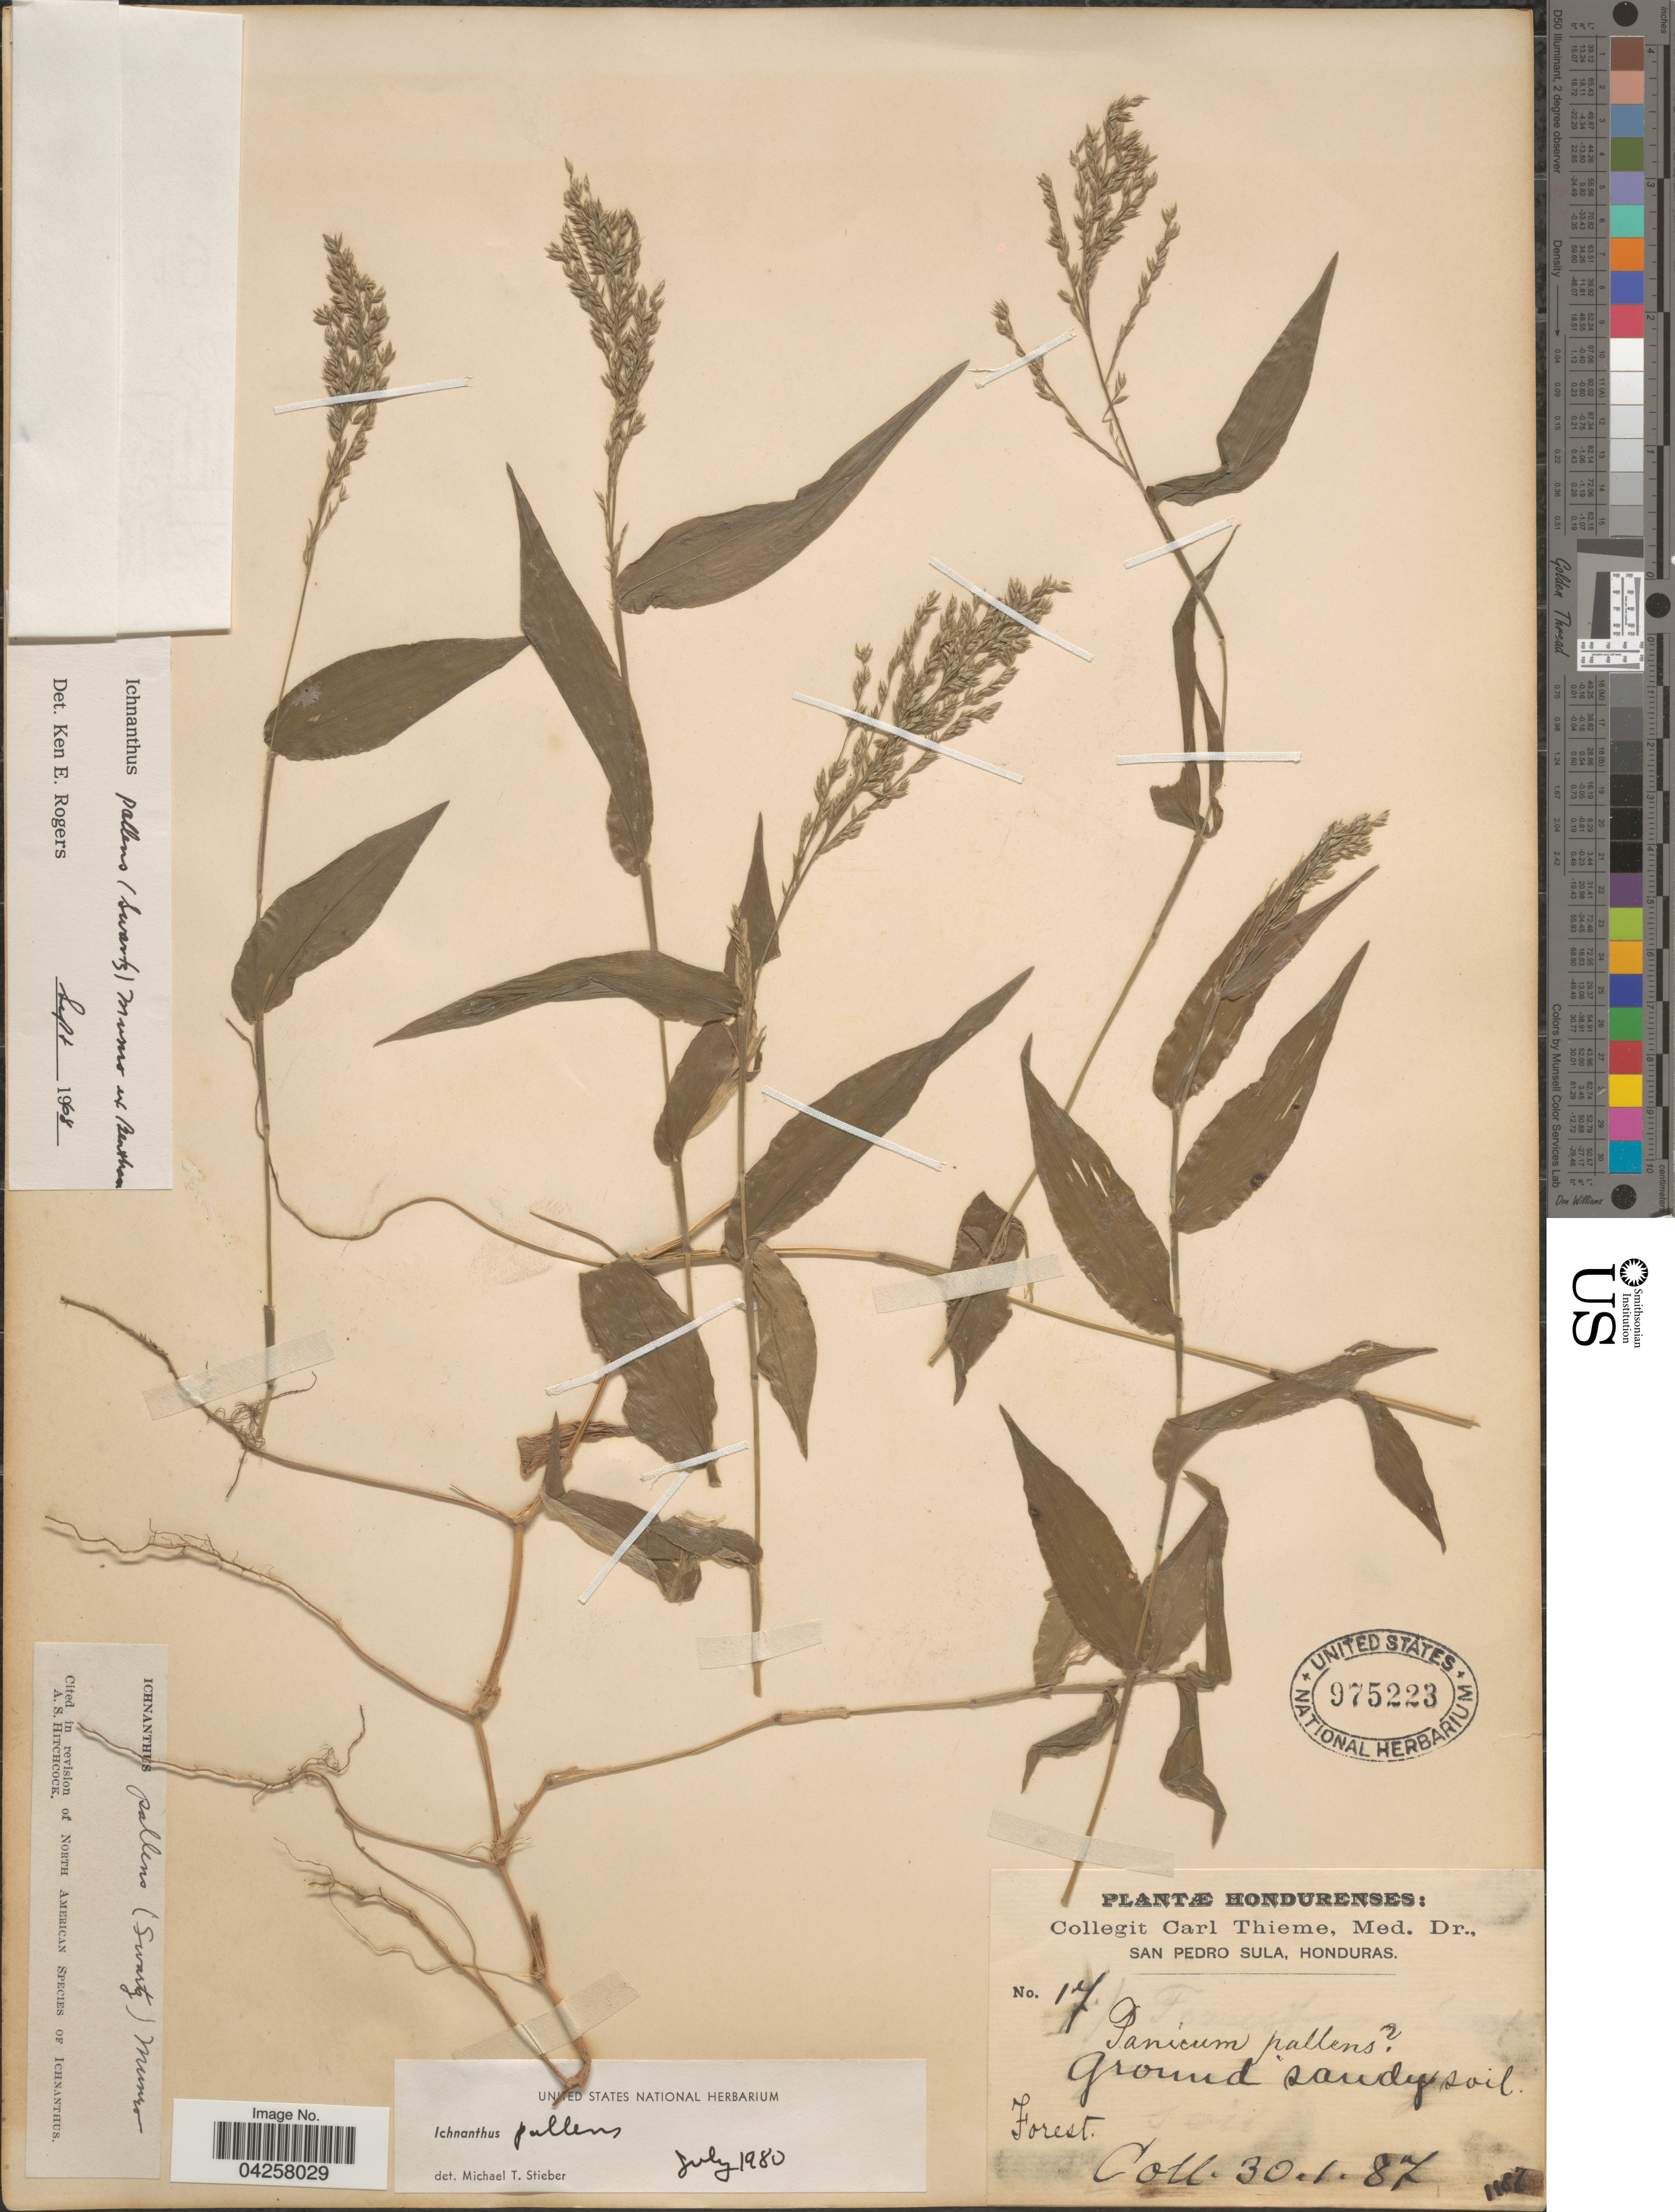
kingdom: Plantae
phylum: Tracheophyta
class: Liliopsida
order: Poales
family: Poaceae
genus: Ichnanthus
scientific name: Ichnanthus pallens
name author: (Sw.) Munro ex Benth.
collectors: C. Thieme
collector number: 17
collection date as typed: Transcribed d/m/y: 30/1/87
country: Honduras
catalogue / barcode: US 975223